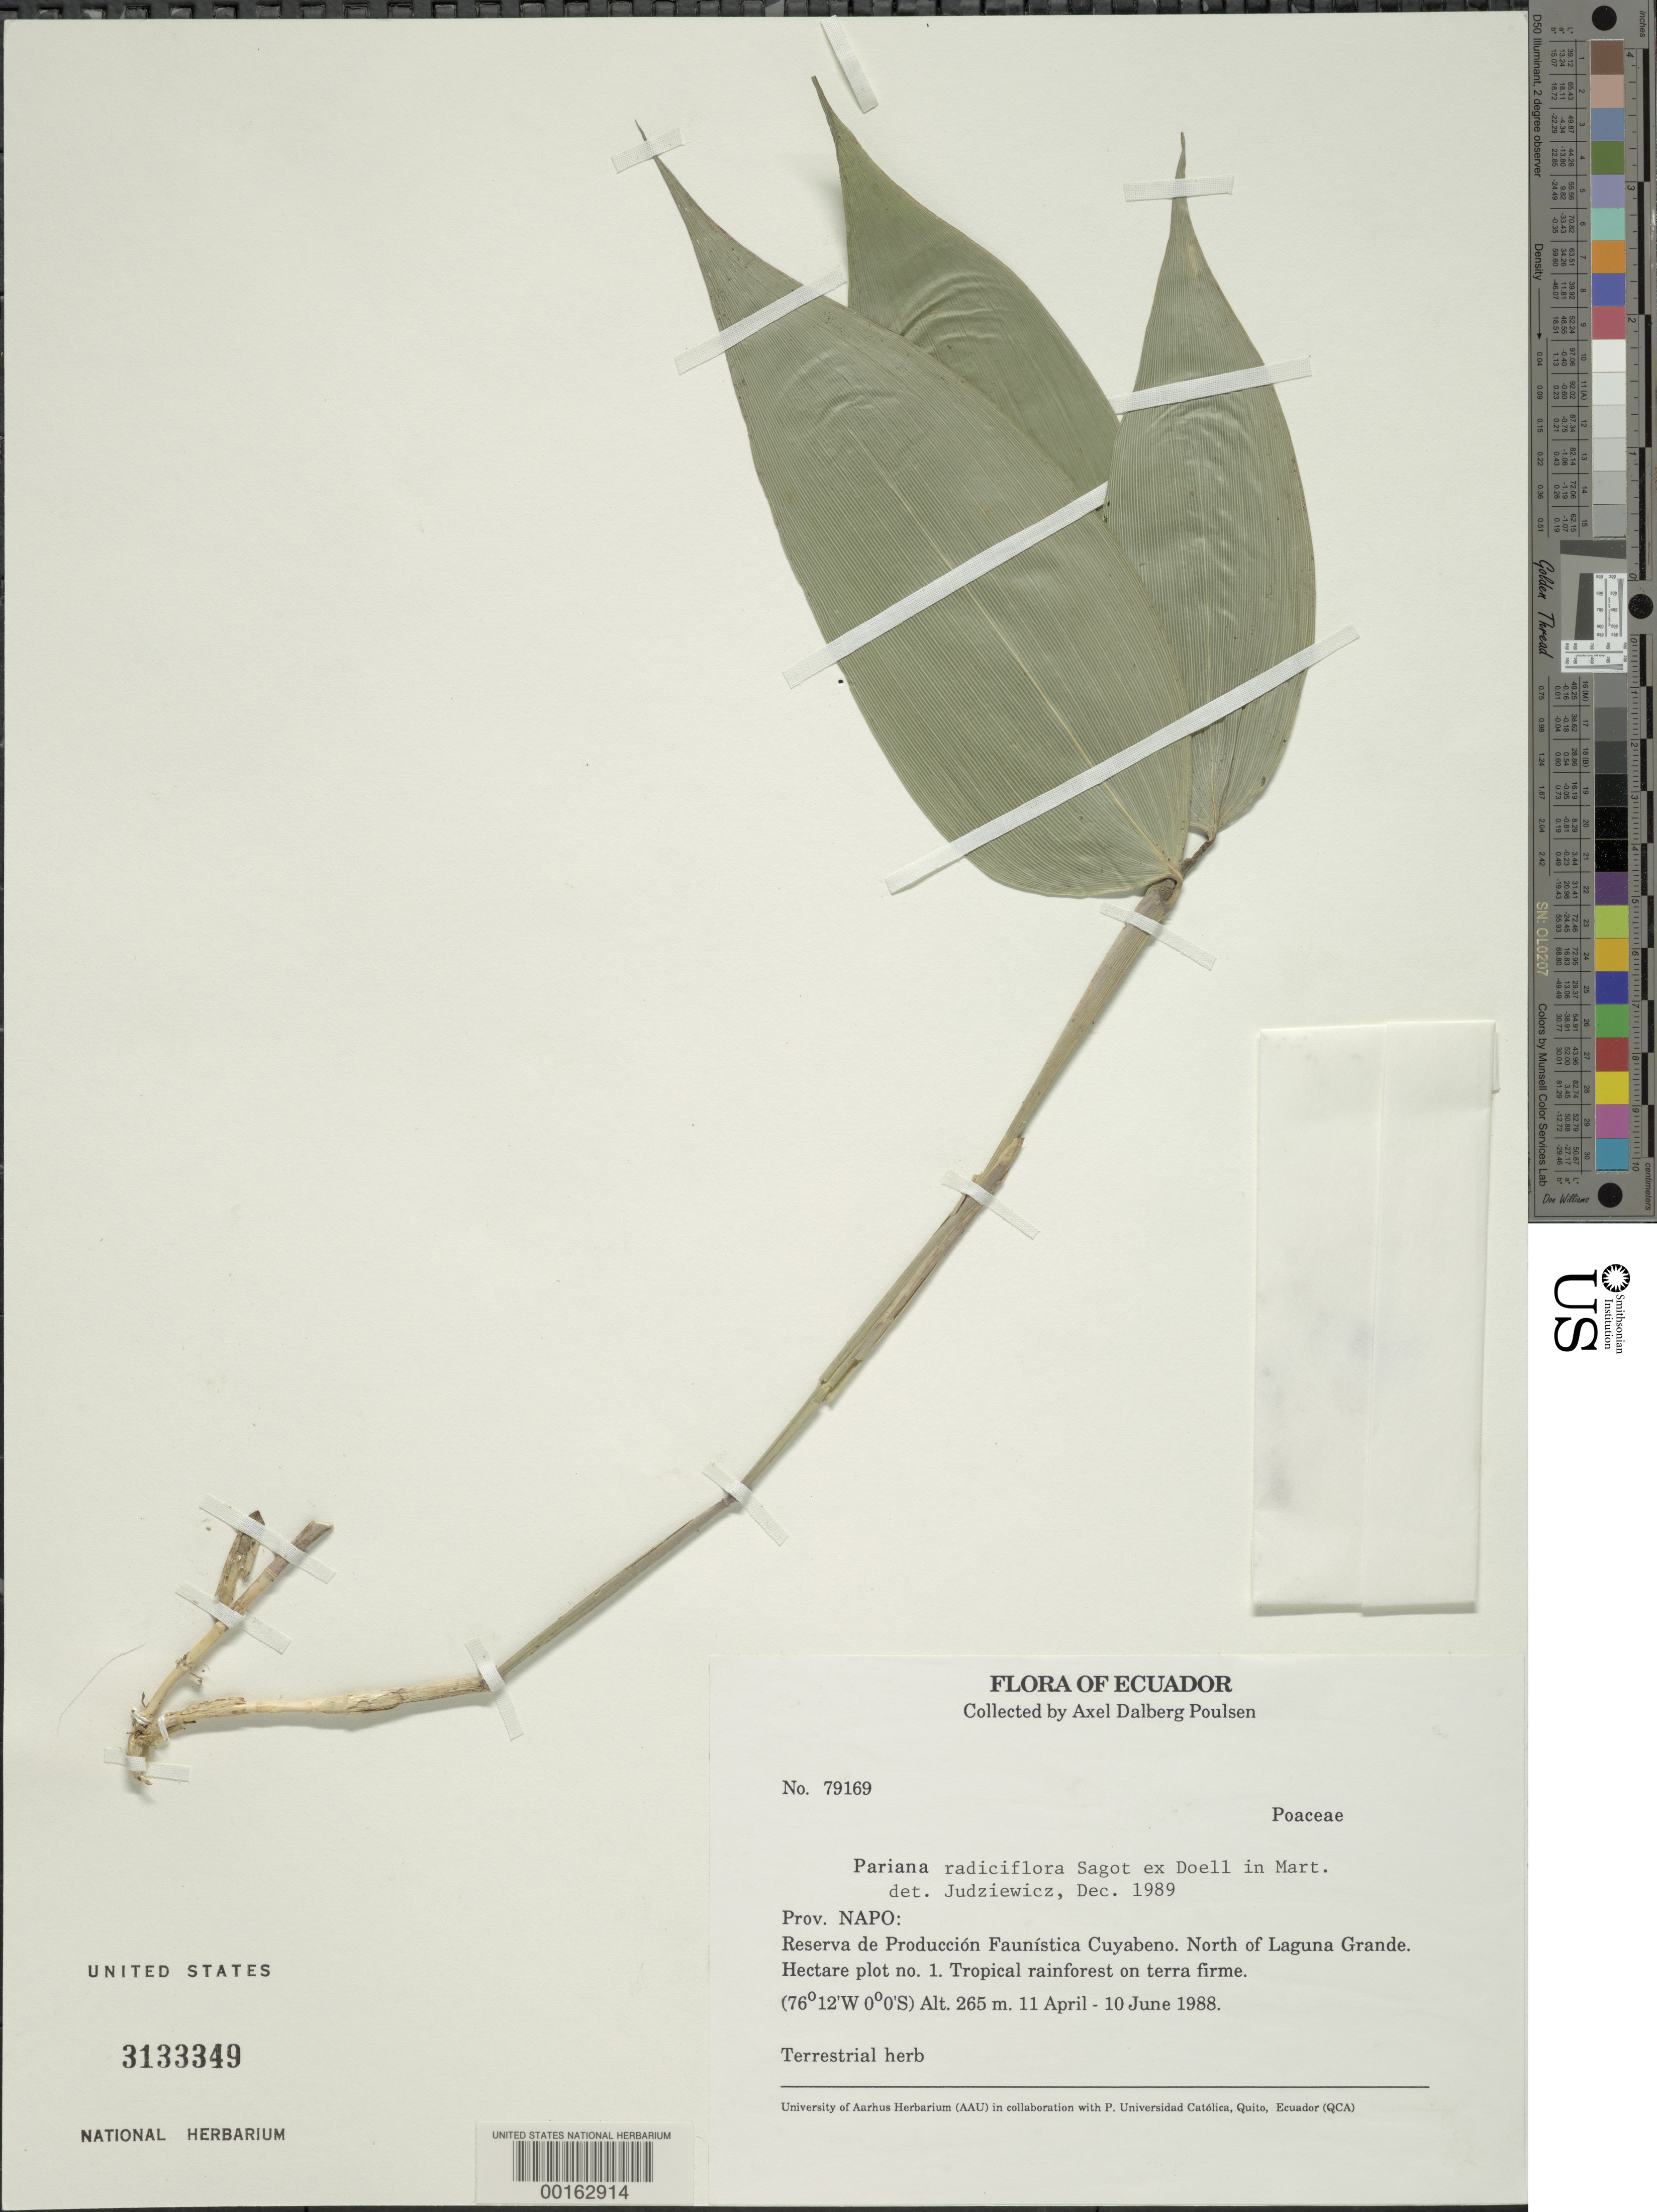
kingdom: Plantae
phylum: Tracheophyta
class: Liliopsida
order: Poales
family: Poaceae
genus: Pariana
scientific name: Pariana radiciflora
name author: Sagot ex Döll in Mart.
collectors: A. Poulsen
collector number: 79169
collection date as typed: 11 Apr 1988 to 10 Jun 1988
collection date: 1988-04-11/1988-06-10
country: Ecuador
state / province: Napo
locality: N of Laguna Grande, Reserva de produccion faunistica cuyabeno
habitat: Tropical rainforest on terra firme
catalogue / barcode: US 3133349